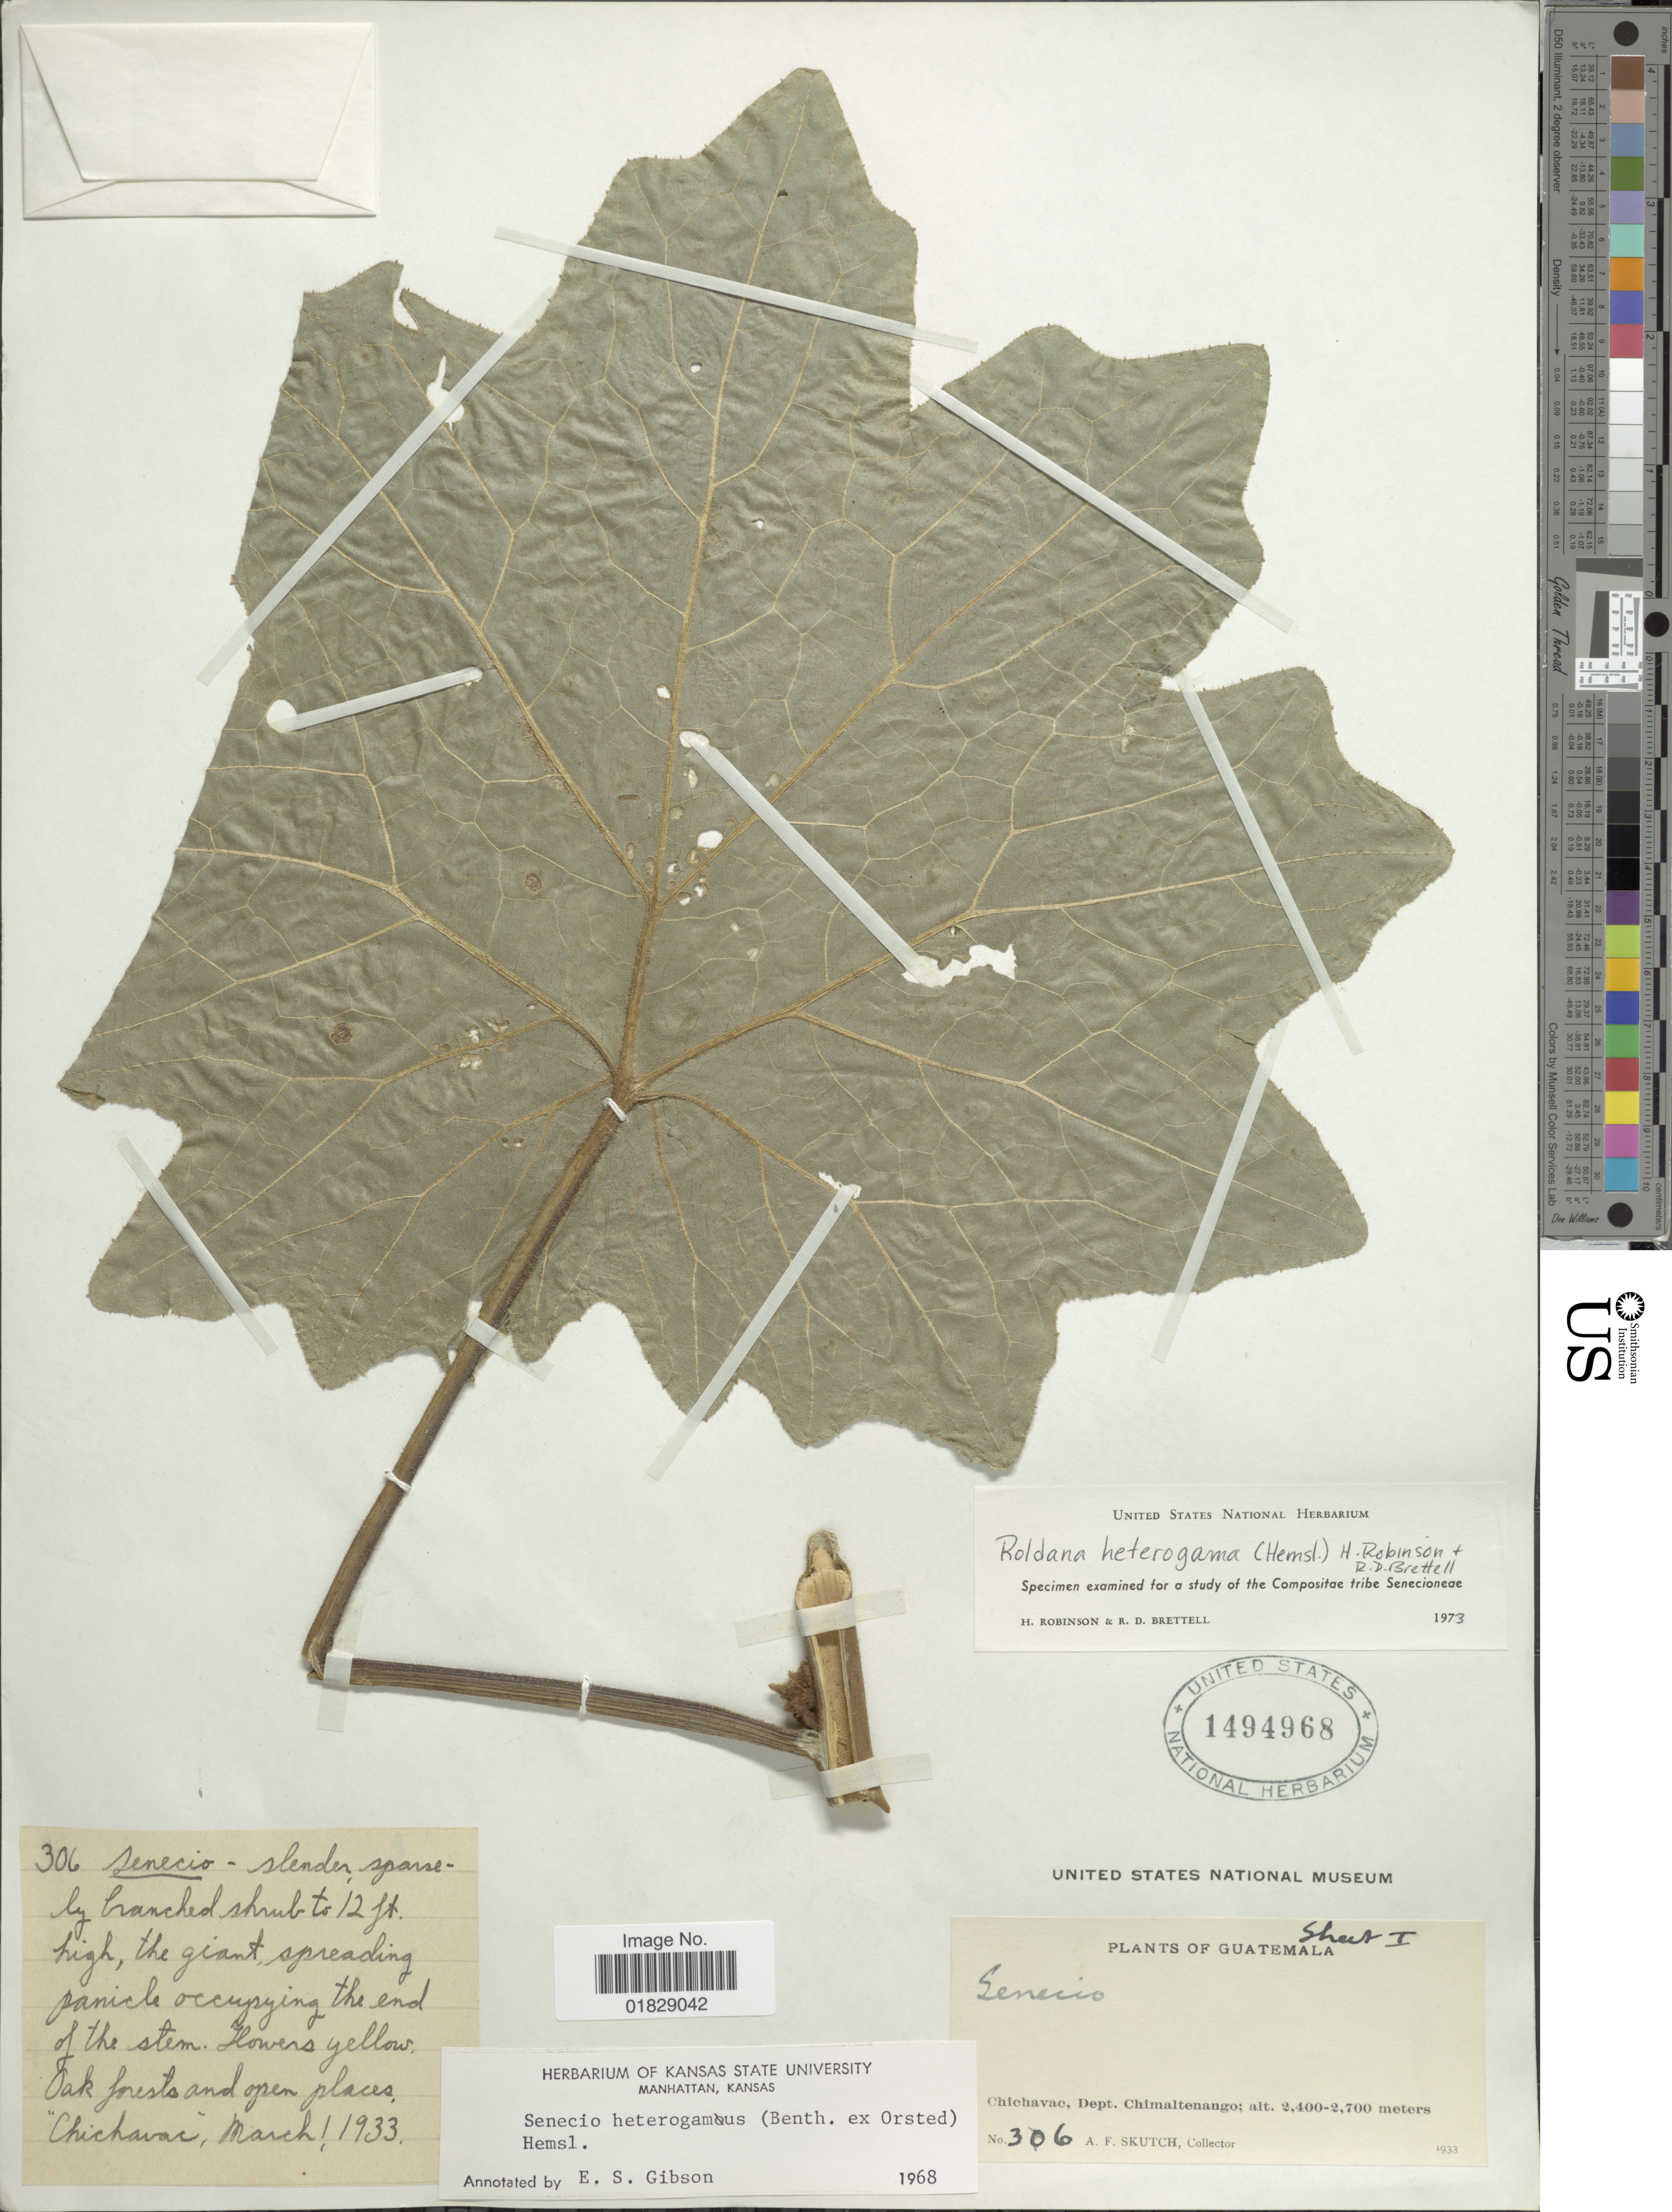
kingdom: Plantae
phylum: Tracheophyta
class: Magnoliopsida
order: Asterales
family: Asteraceae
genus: Roldana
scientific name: Roldana heterogama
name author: (Benth.) H. Rob. & Brettell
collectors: A. F. Skutch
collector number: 306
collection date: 1933-03-01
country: Guatemala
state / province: Chimaltenango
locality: Chichavac, Dept. Chimaltenango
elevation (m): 2400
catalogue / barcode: US 1494968